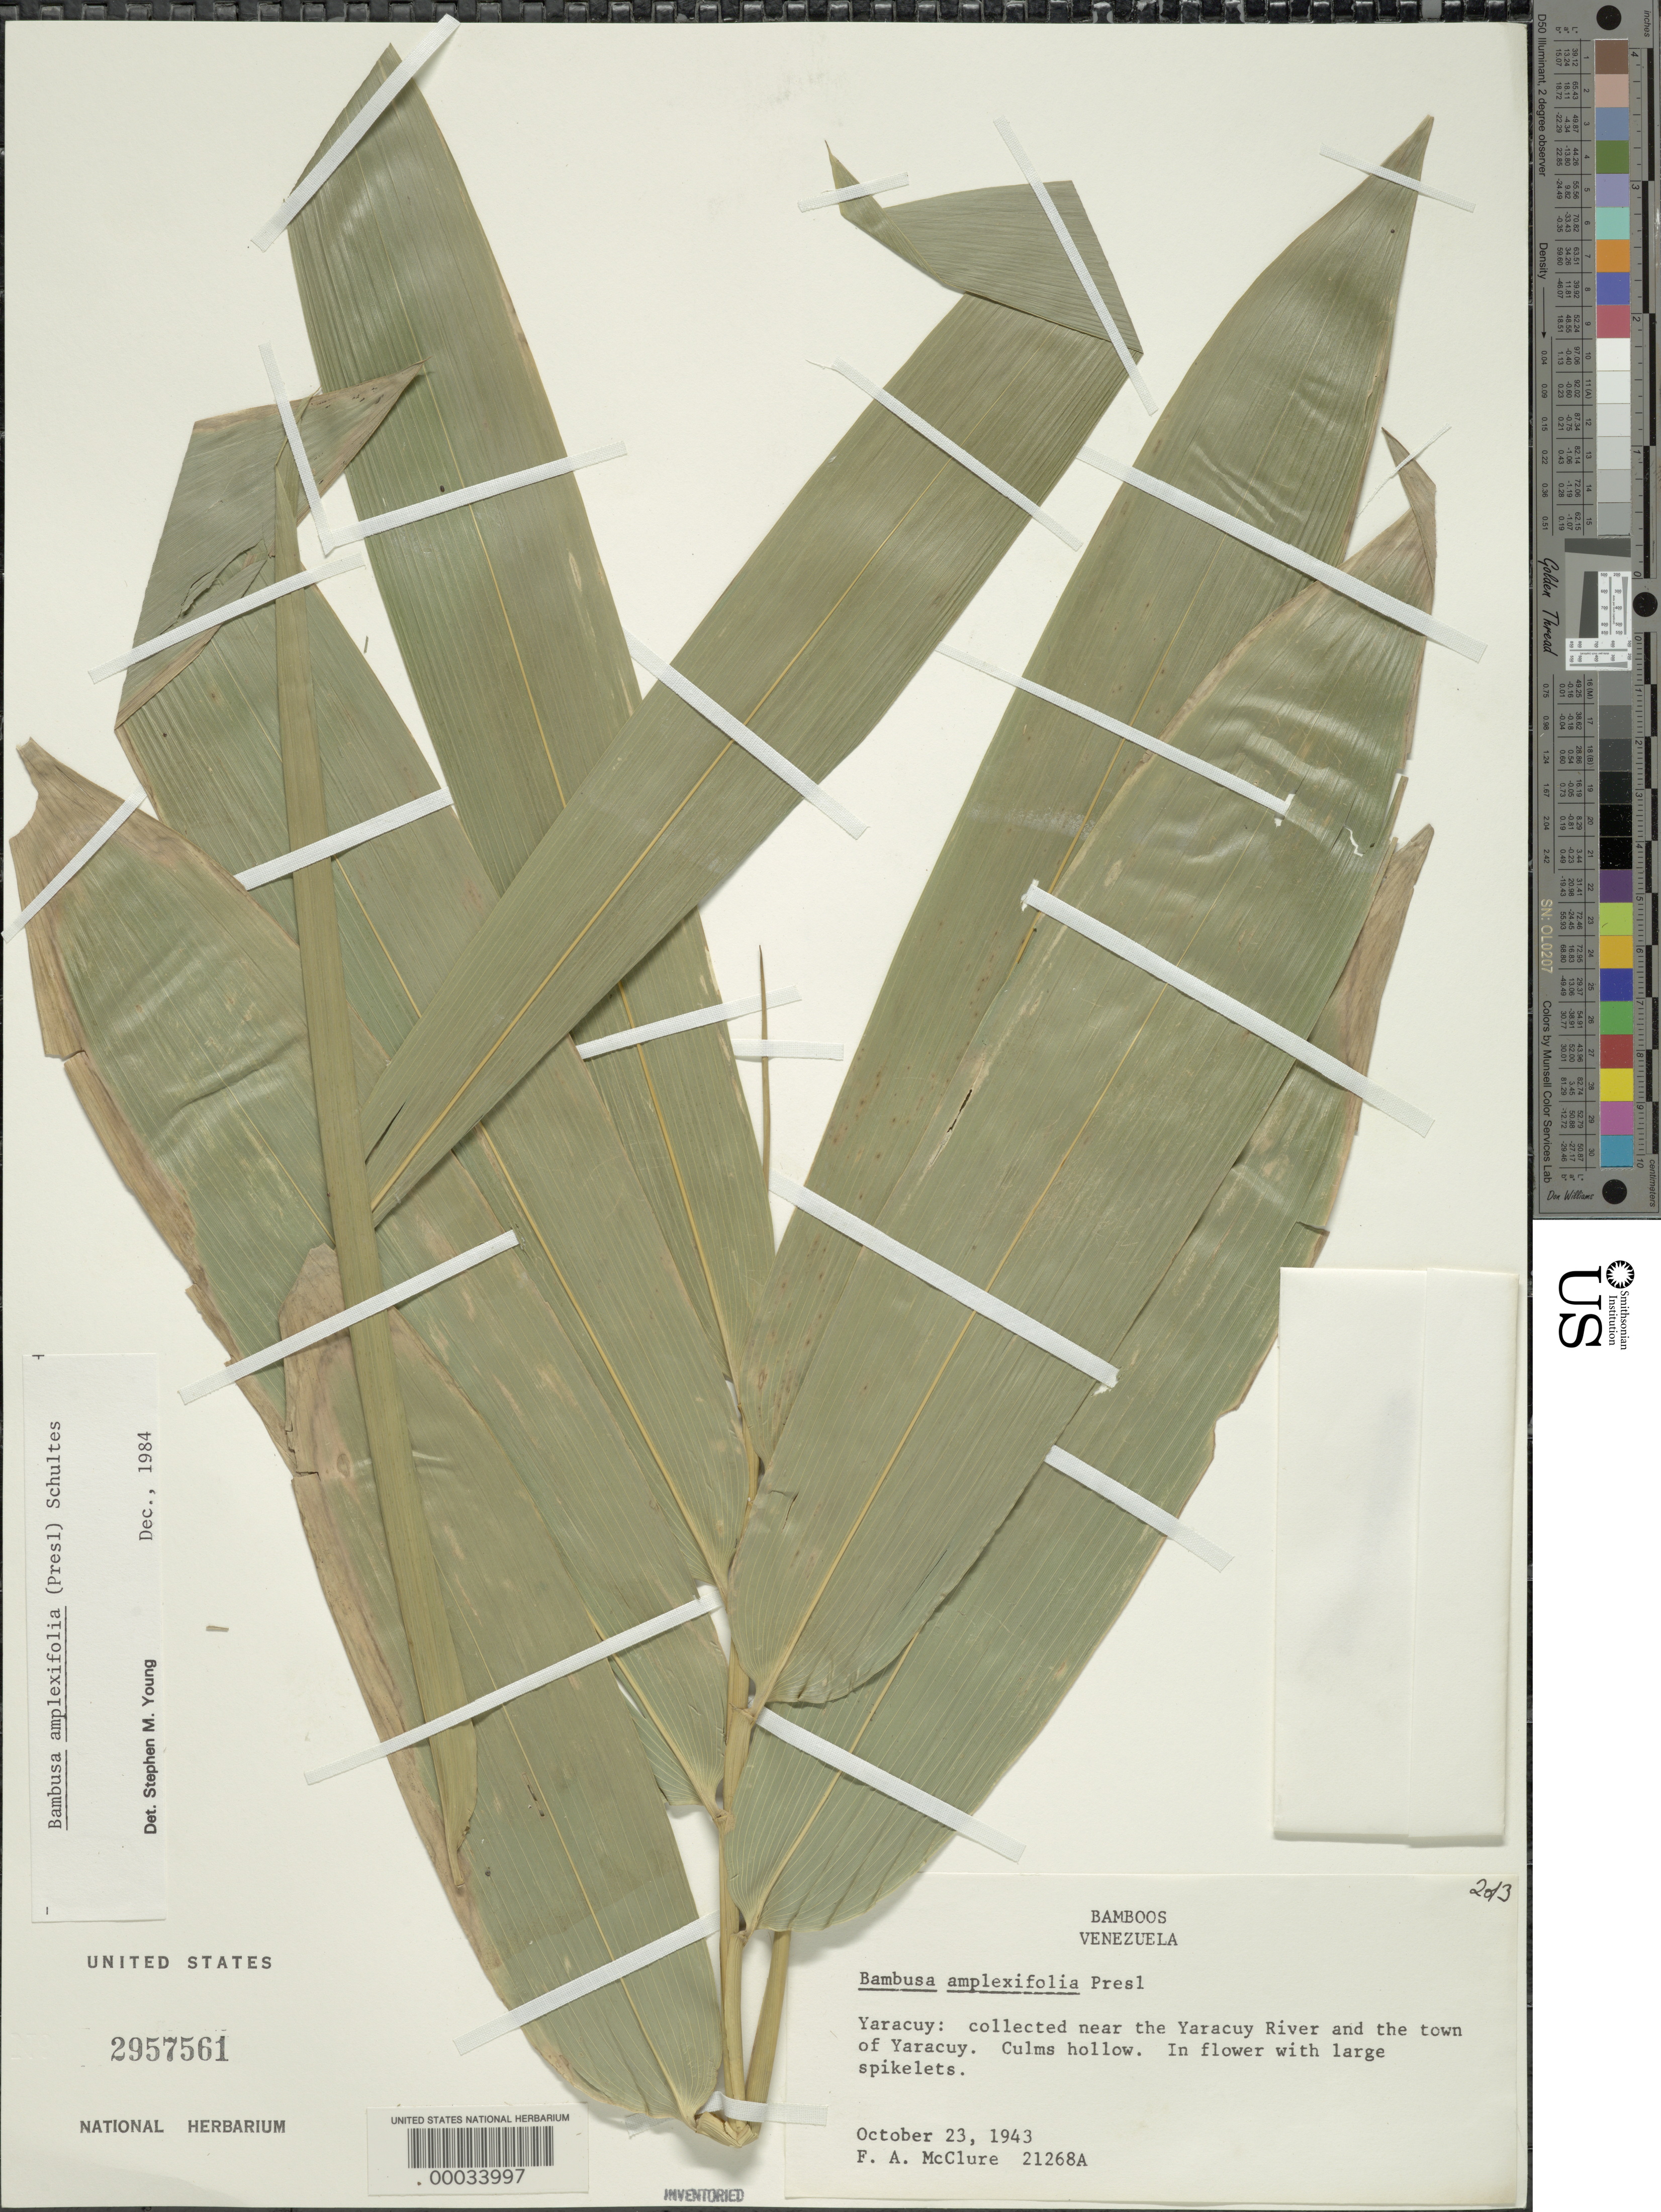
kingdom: Plantae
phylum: Tracheophyta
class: Liliopsida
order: Poales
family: Poaceae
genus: Guadua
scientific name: Guadua amplexifolia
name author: J. Presl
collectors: F. A. McClure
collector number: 21268 A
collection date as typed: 23 Oct 1943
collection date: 1943-10-23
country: Venezuela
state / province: Yaracuy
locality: Yaracuy, yaracuy river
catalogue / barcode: US 2957561